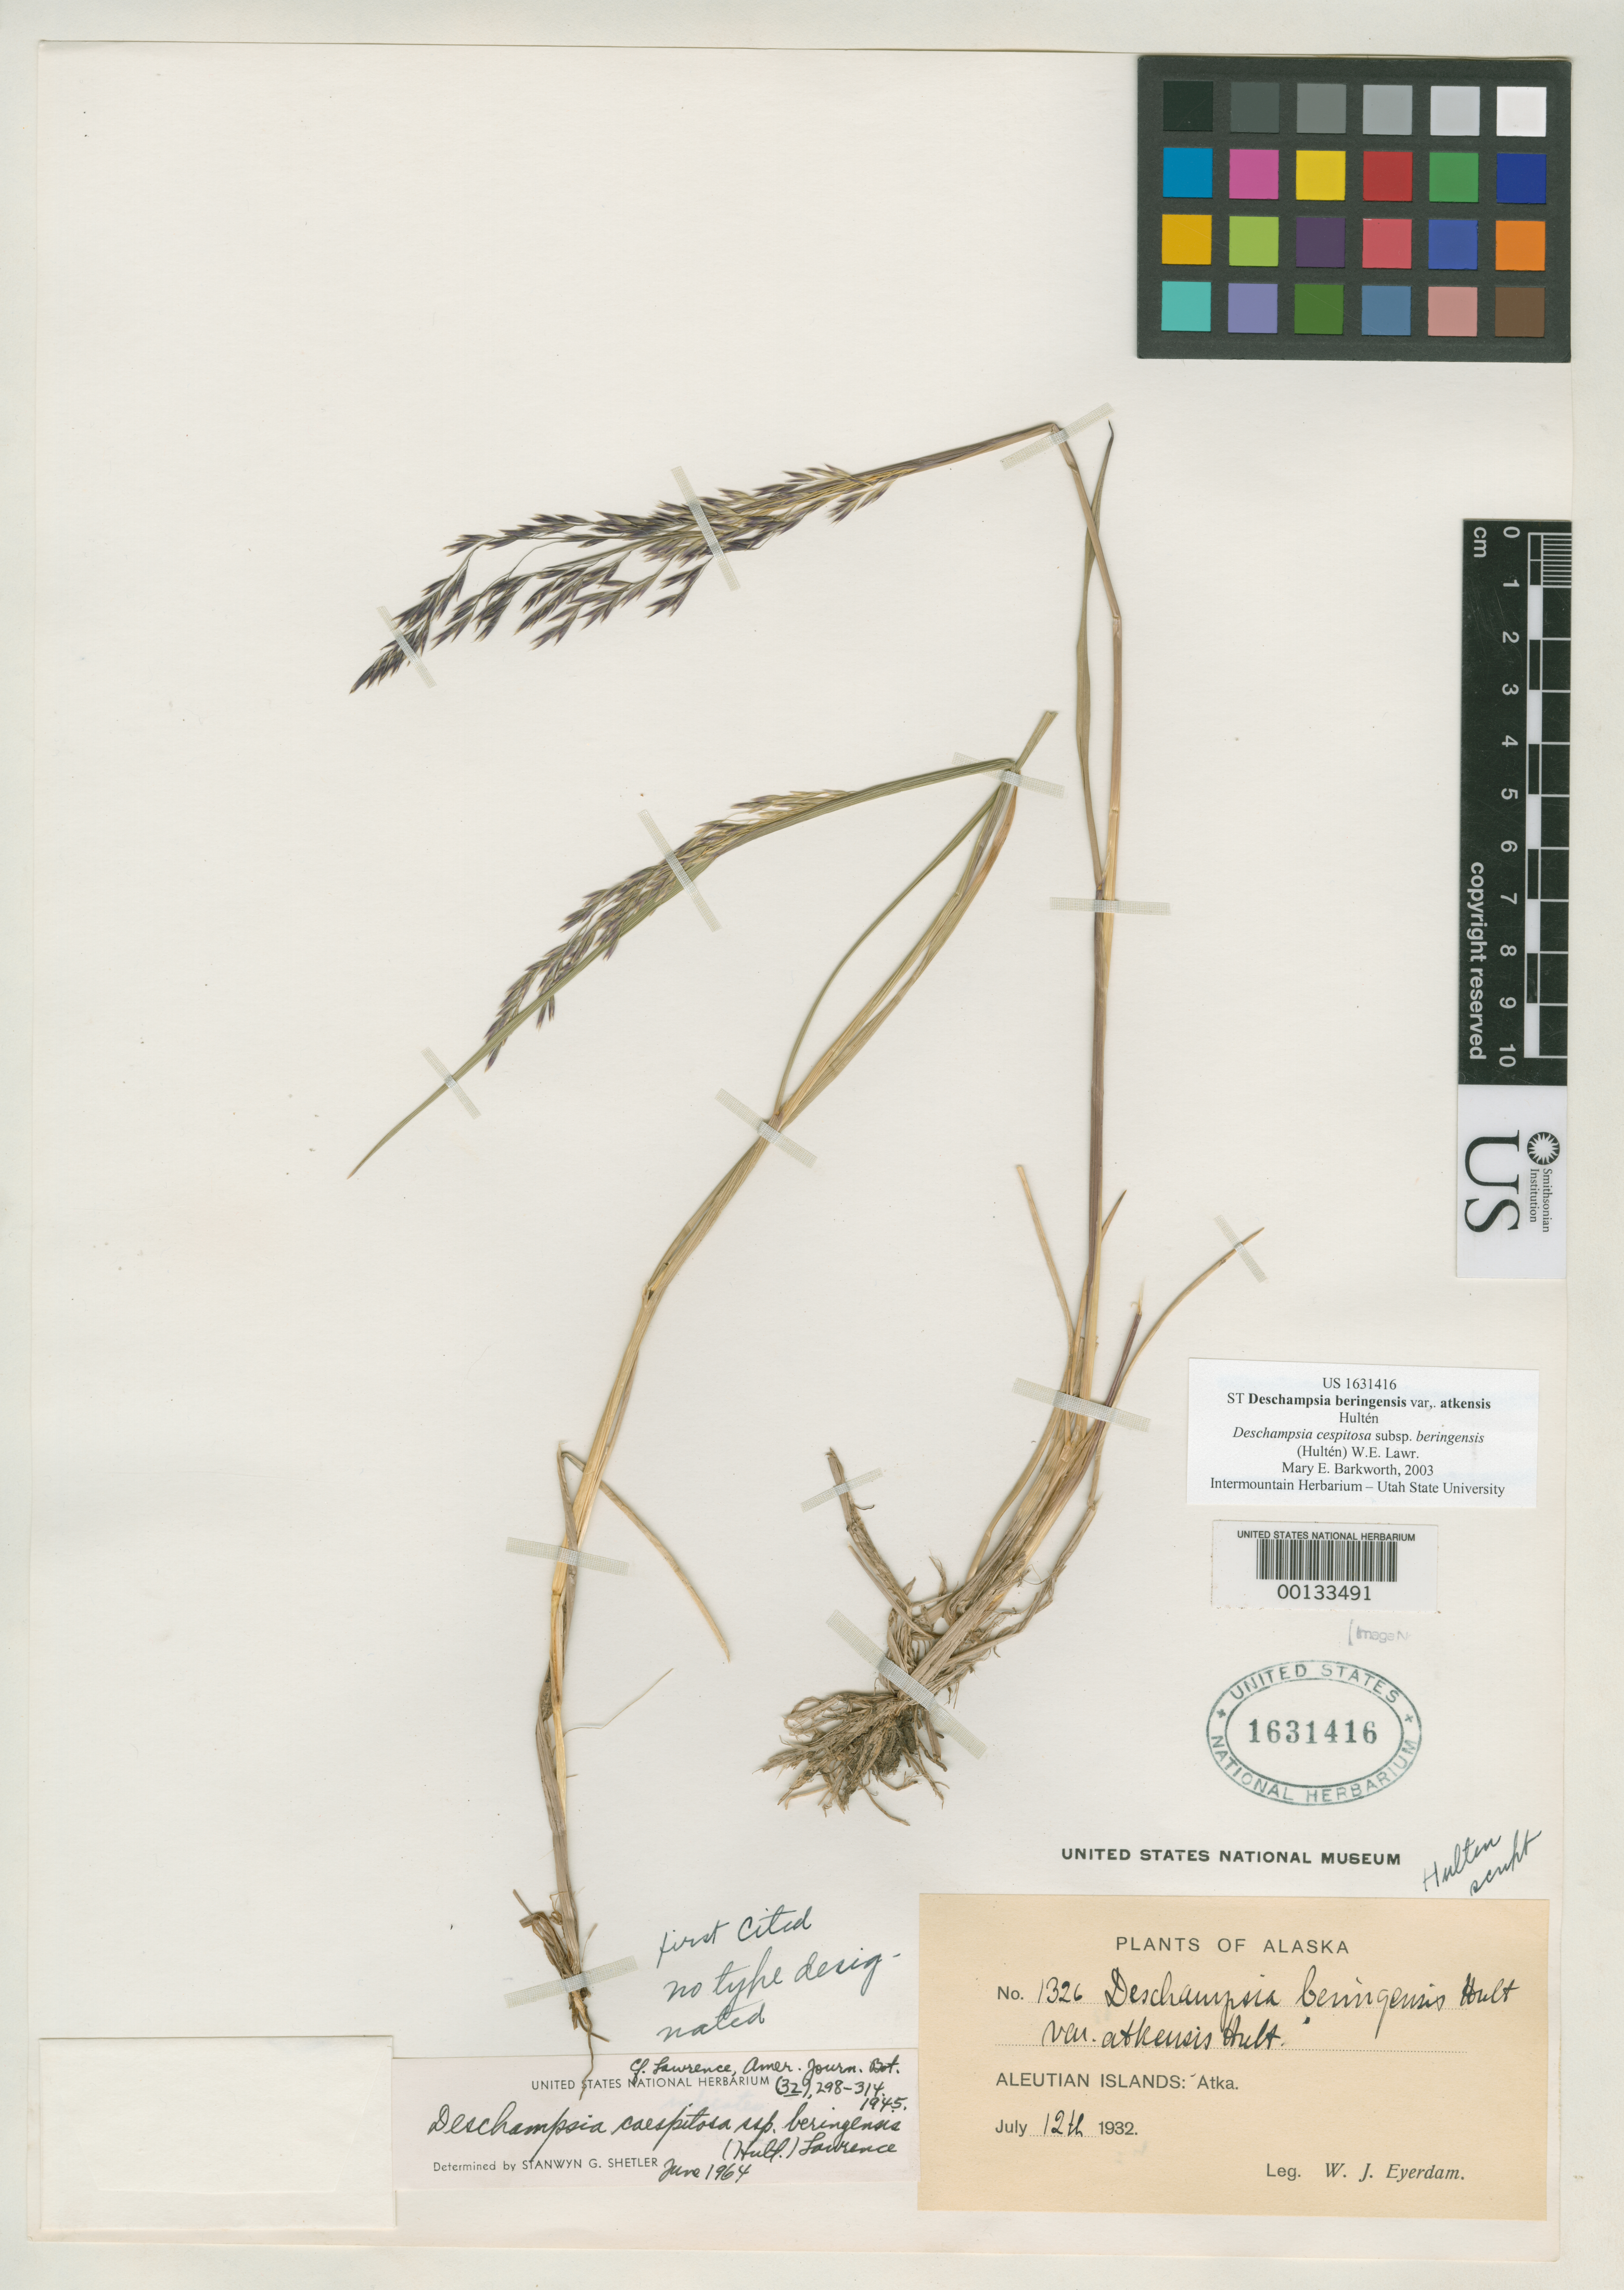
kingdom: Plantae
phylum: Tracheophyta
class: Liliopsida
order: Poales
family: Poaceae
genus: Deschampsia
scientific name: Deschampsia beringensis var. atkensis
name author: Hultén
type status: Syntype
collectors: W. J. Eyerdam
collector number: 1326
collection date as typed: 12 Jul 1932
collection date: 1932-07-12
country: United States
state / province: Alaska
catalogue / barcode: US 1631416